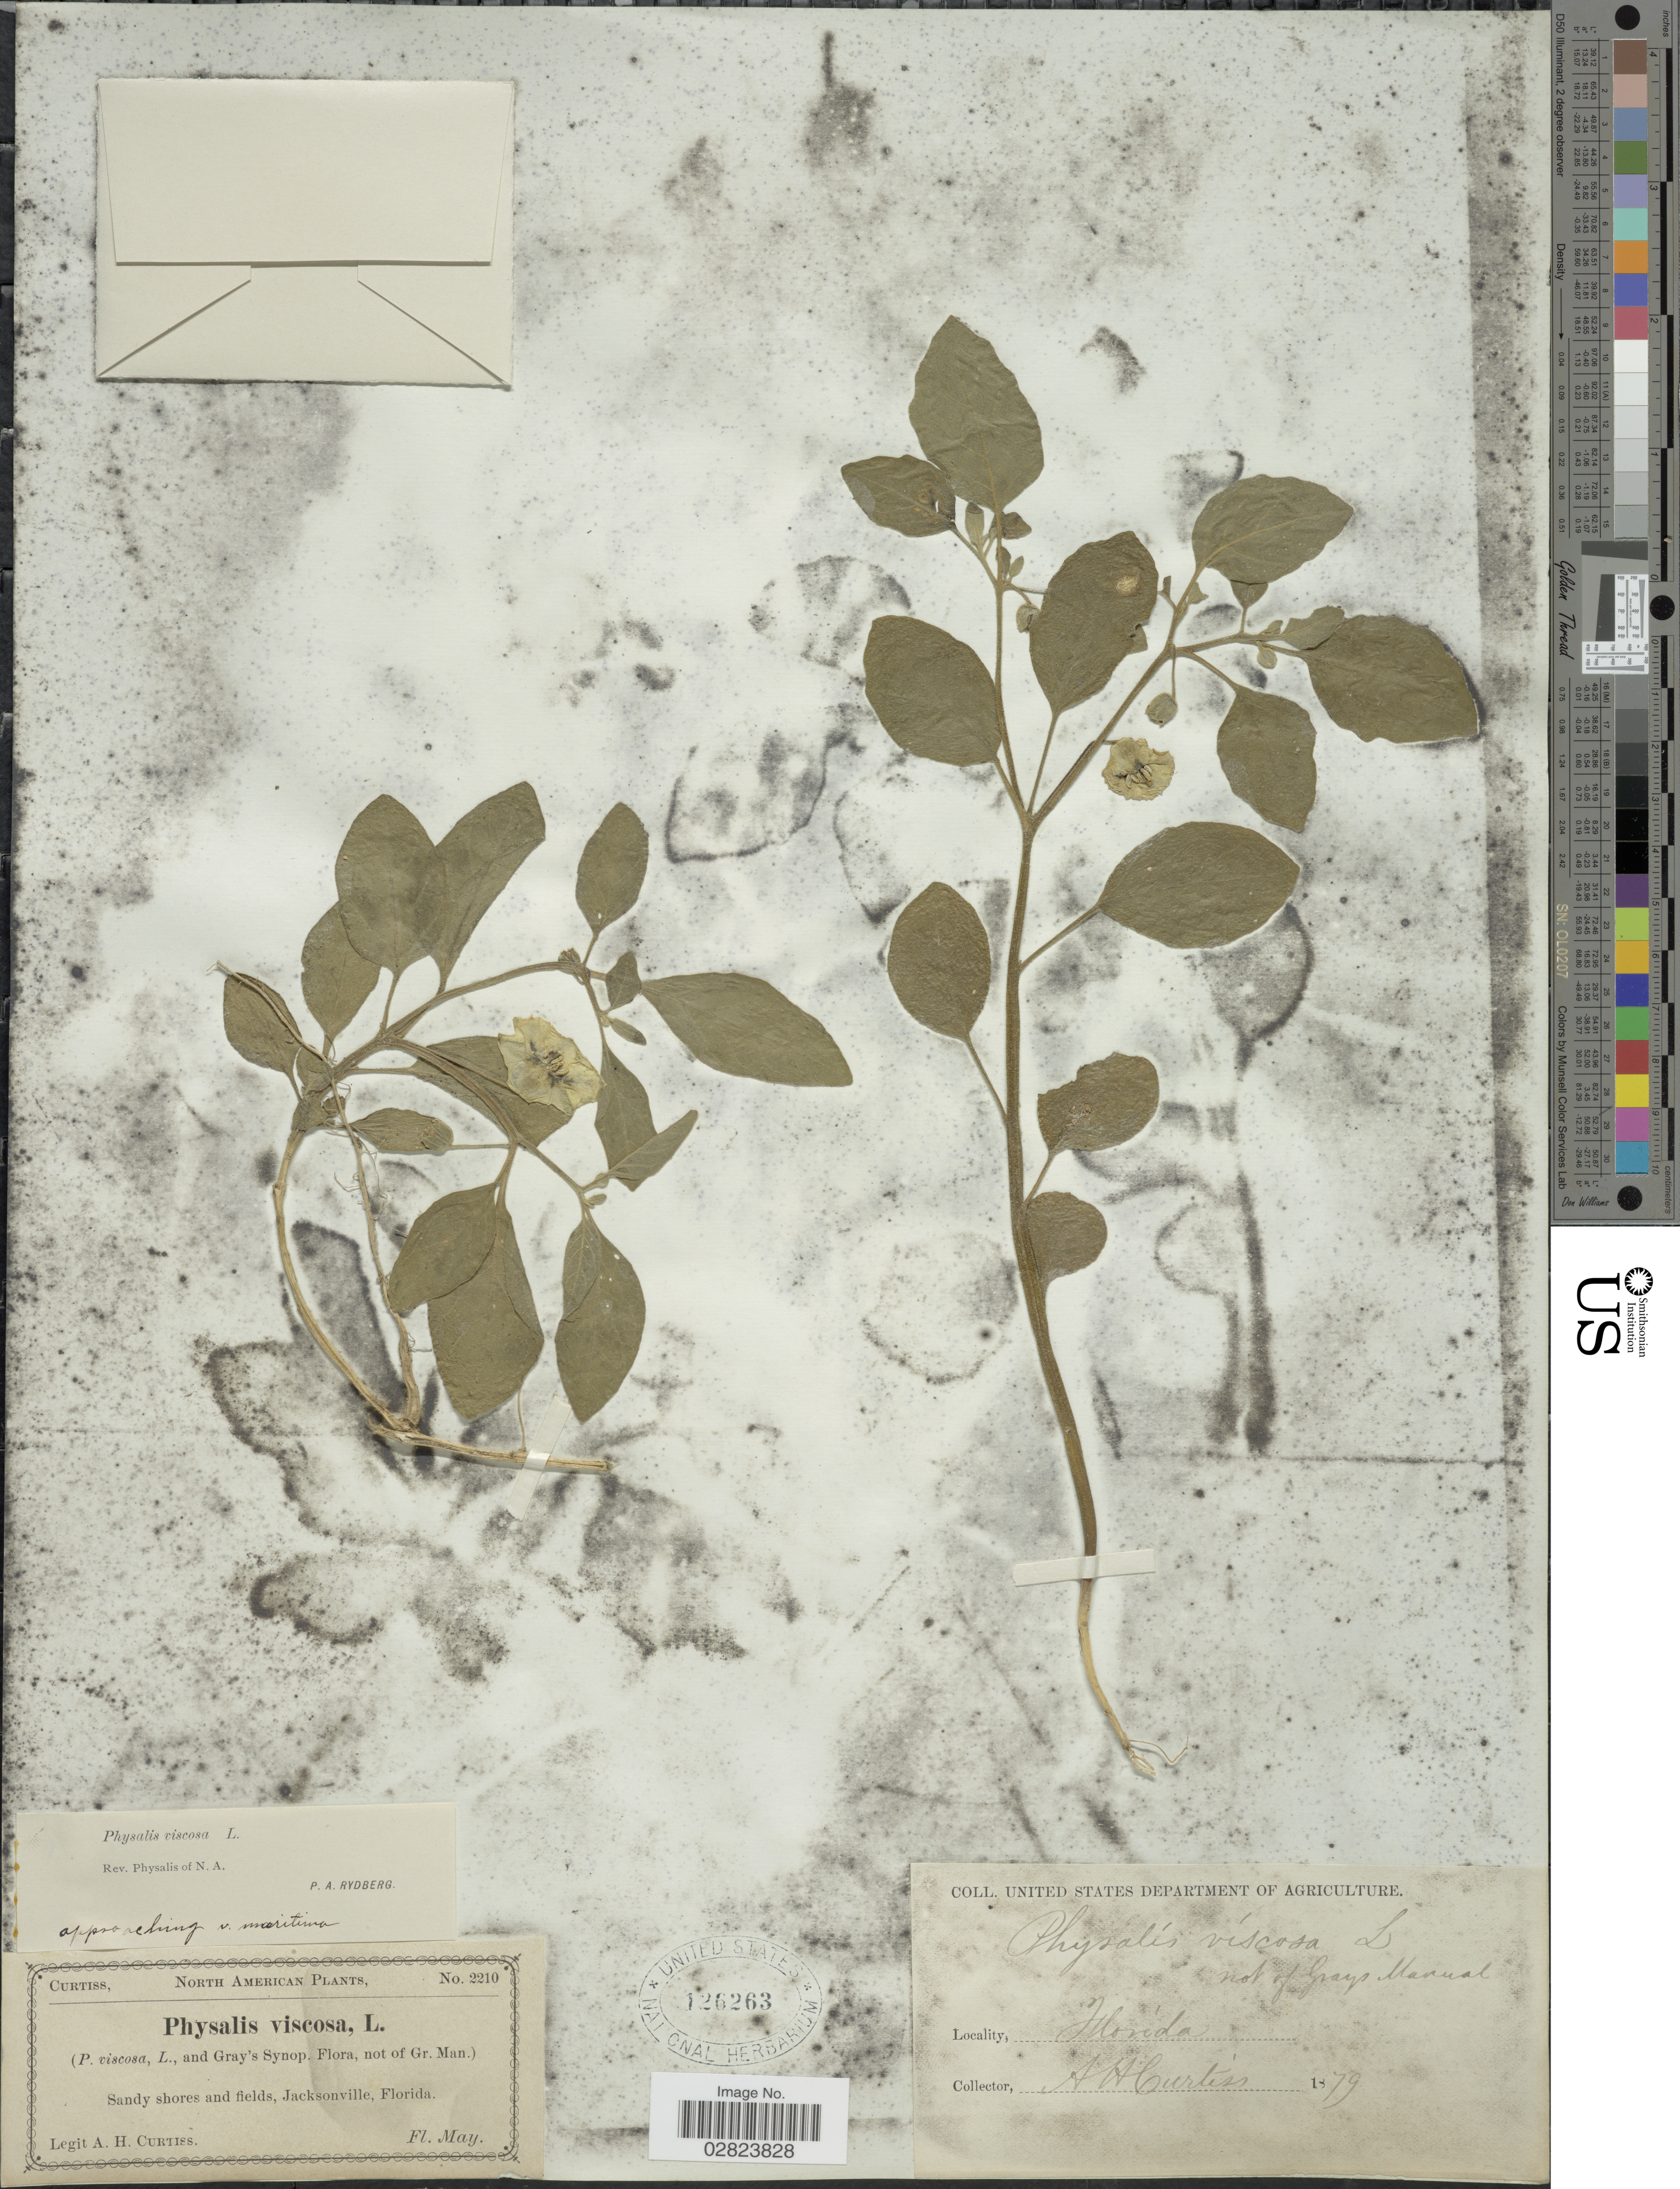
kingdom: Plantae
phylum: Tracheophyta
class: Magnoliopsida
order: Solanales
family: Solanaceae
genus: Physalis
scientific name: Physalis maritima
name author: M.A. Curtis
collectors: A. H. Curtiss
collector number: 2210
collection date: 1879-05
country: United States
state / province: Florida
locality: Jacksonville.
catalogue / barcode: US 126263